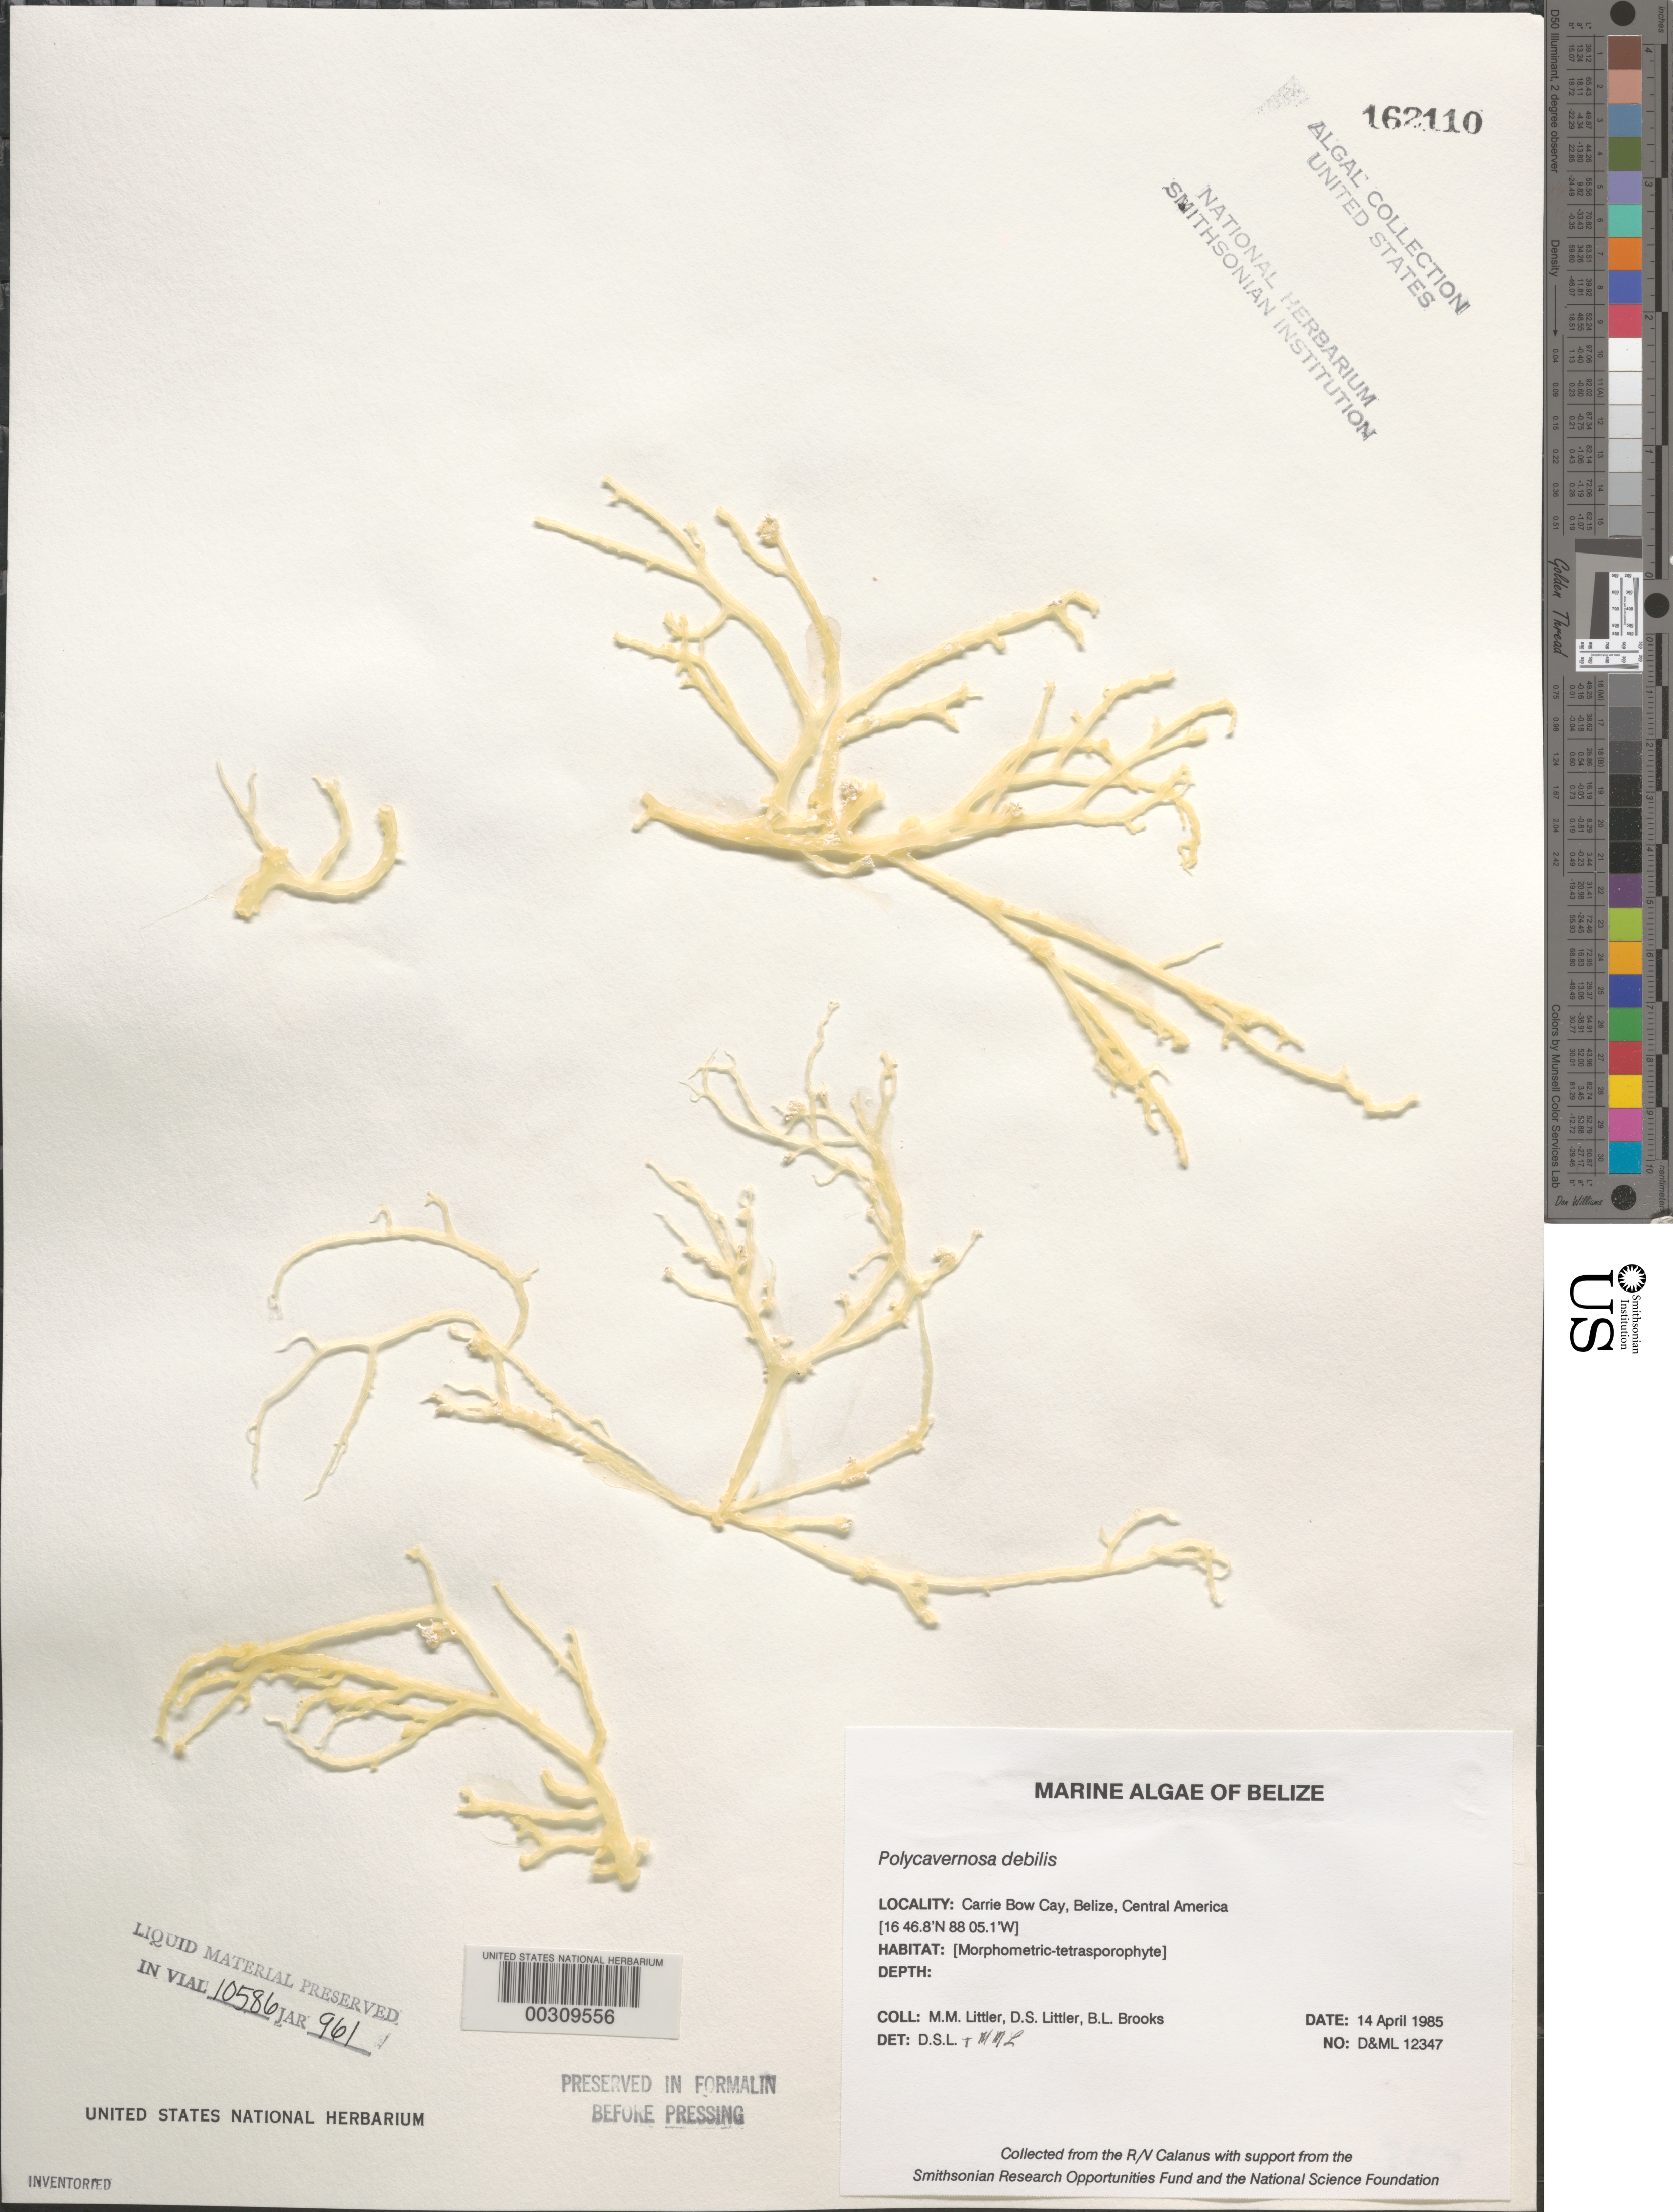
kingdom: Plantae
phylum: Rhodophyta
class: Florideophyceae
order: Gracilariales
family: Gracilariaceae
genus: Gracilaria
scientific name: Gracilaria debilis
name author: (Forssk.) Børgesen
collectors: M. M. Littler, D. S. Littler & B. Brooks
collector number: D&ML 12347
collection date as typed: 14 Apr 1985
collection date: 1985-04-14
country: Belize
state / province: Stann Creek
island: Carrie Bow Cay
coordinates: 16 46.8' N, 88 05.1' W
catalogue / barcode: US 162110